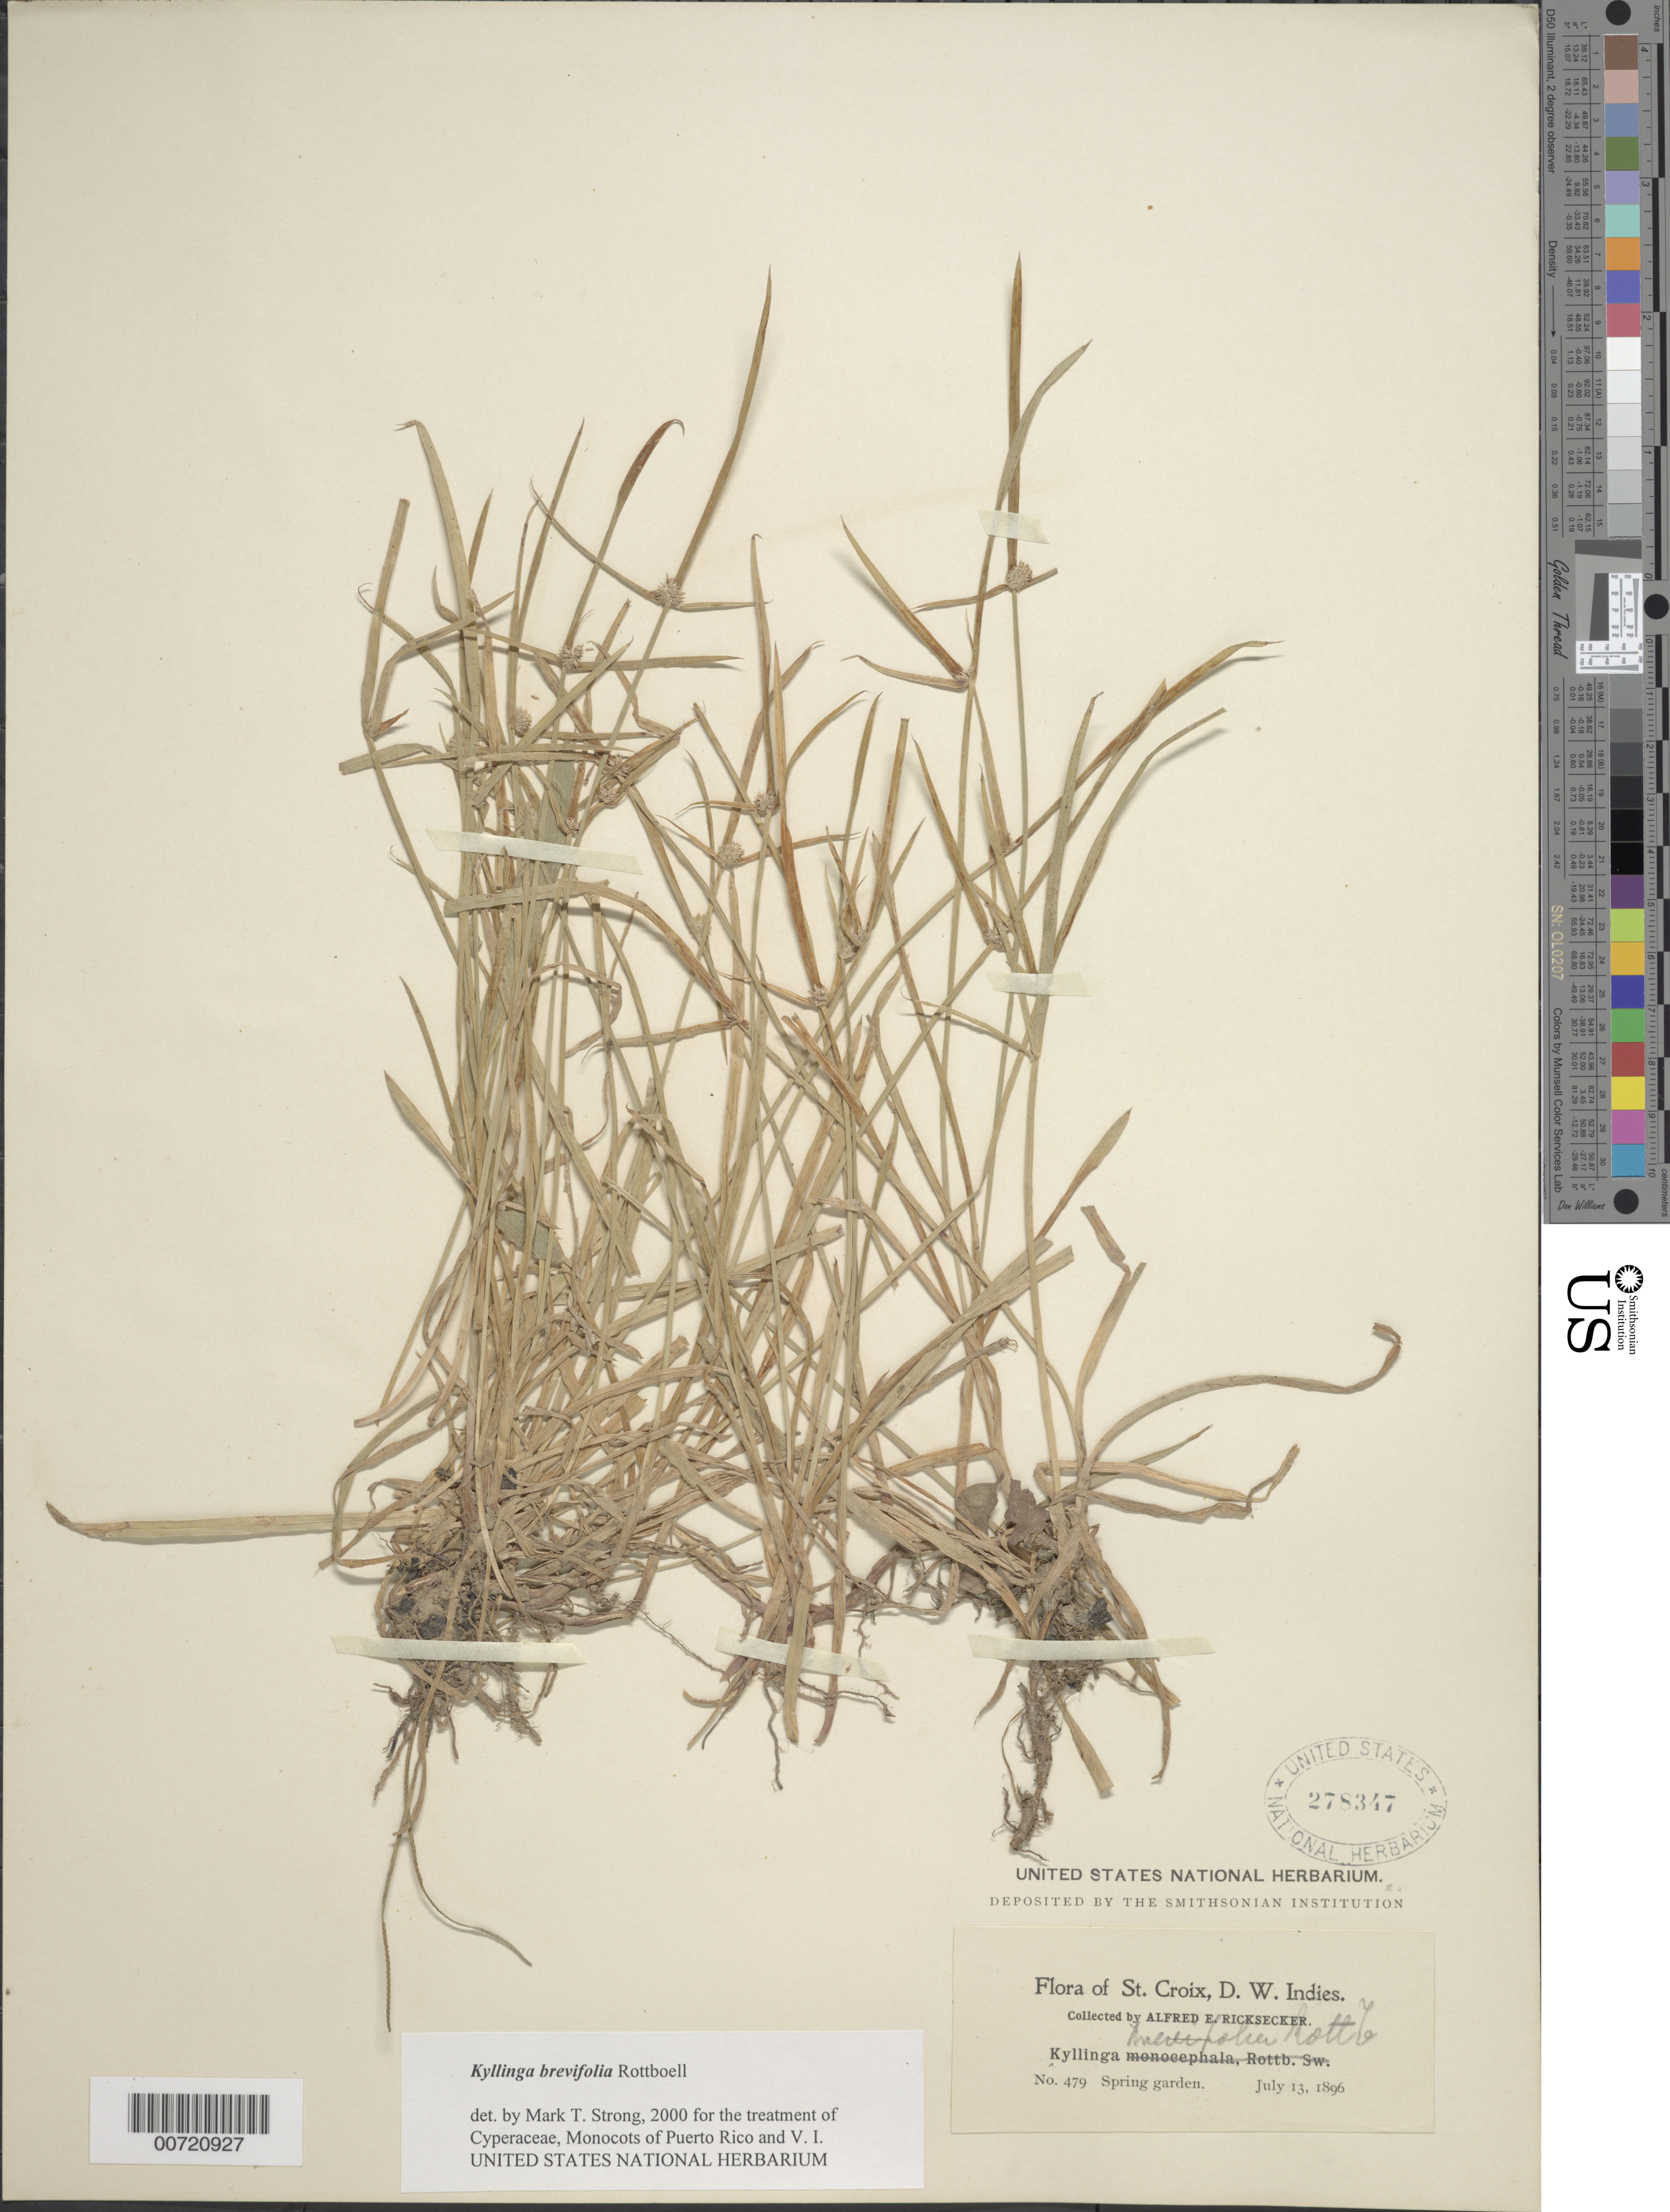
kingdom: Plantae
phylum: Tracheophyta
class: Liliopsida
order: Poales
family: Cyperaceae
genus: Cyperus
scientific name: Cyperus brevifolius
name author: (Rottb.) Hassk.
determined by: Strong, M. T., (US), Smithsonian Institution - National Museum of Natural History (UNITED STATES)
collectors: A. E. Ricksecker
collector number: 479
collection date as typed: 13 Jul 1896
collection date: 1896-07-13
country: U.S. Virgin Islands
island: St. Croix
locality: St. Croix: Spring garden.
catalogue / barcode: US 278347